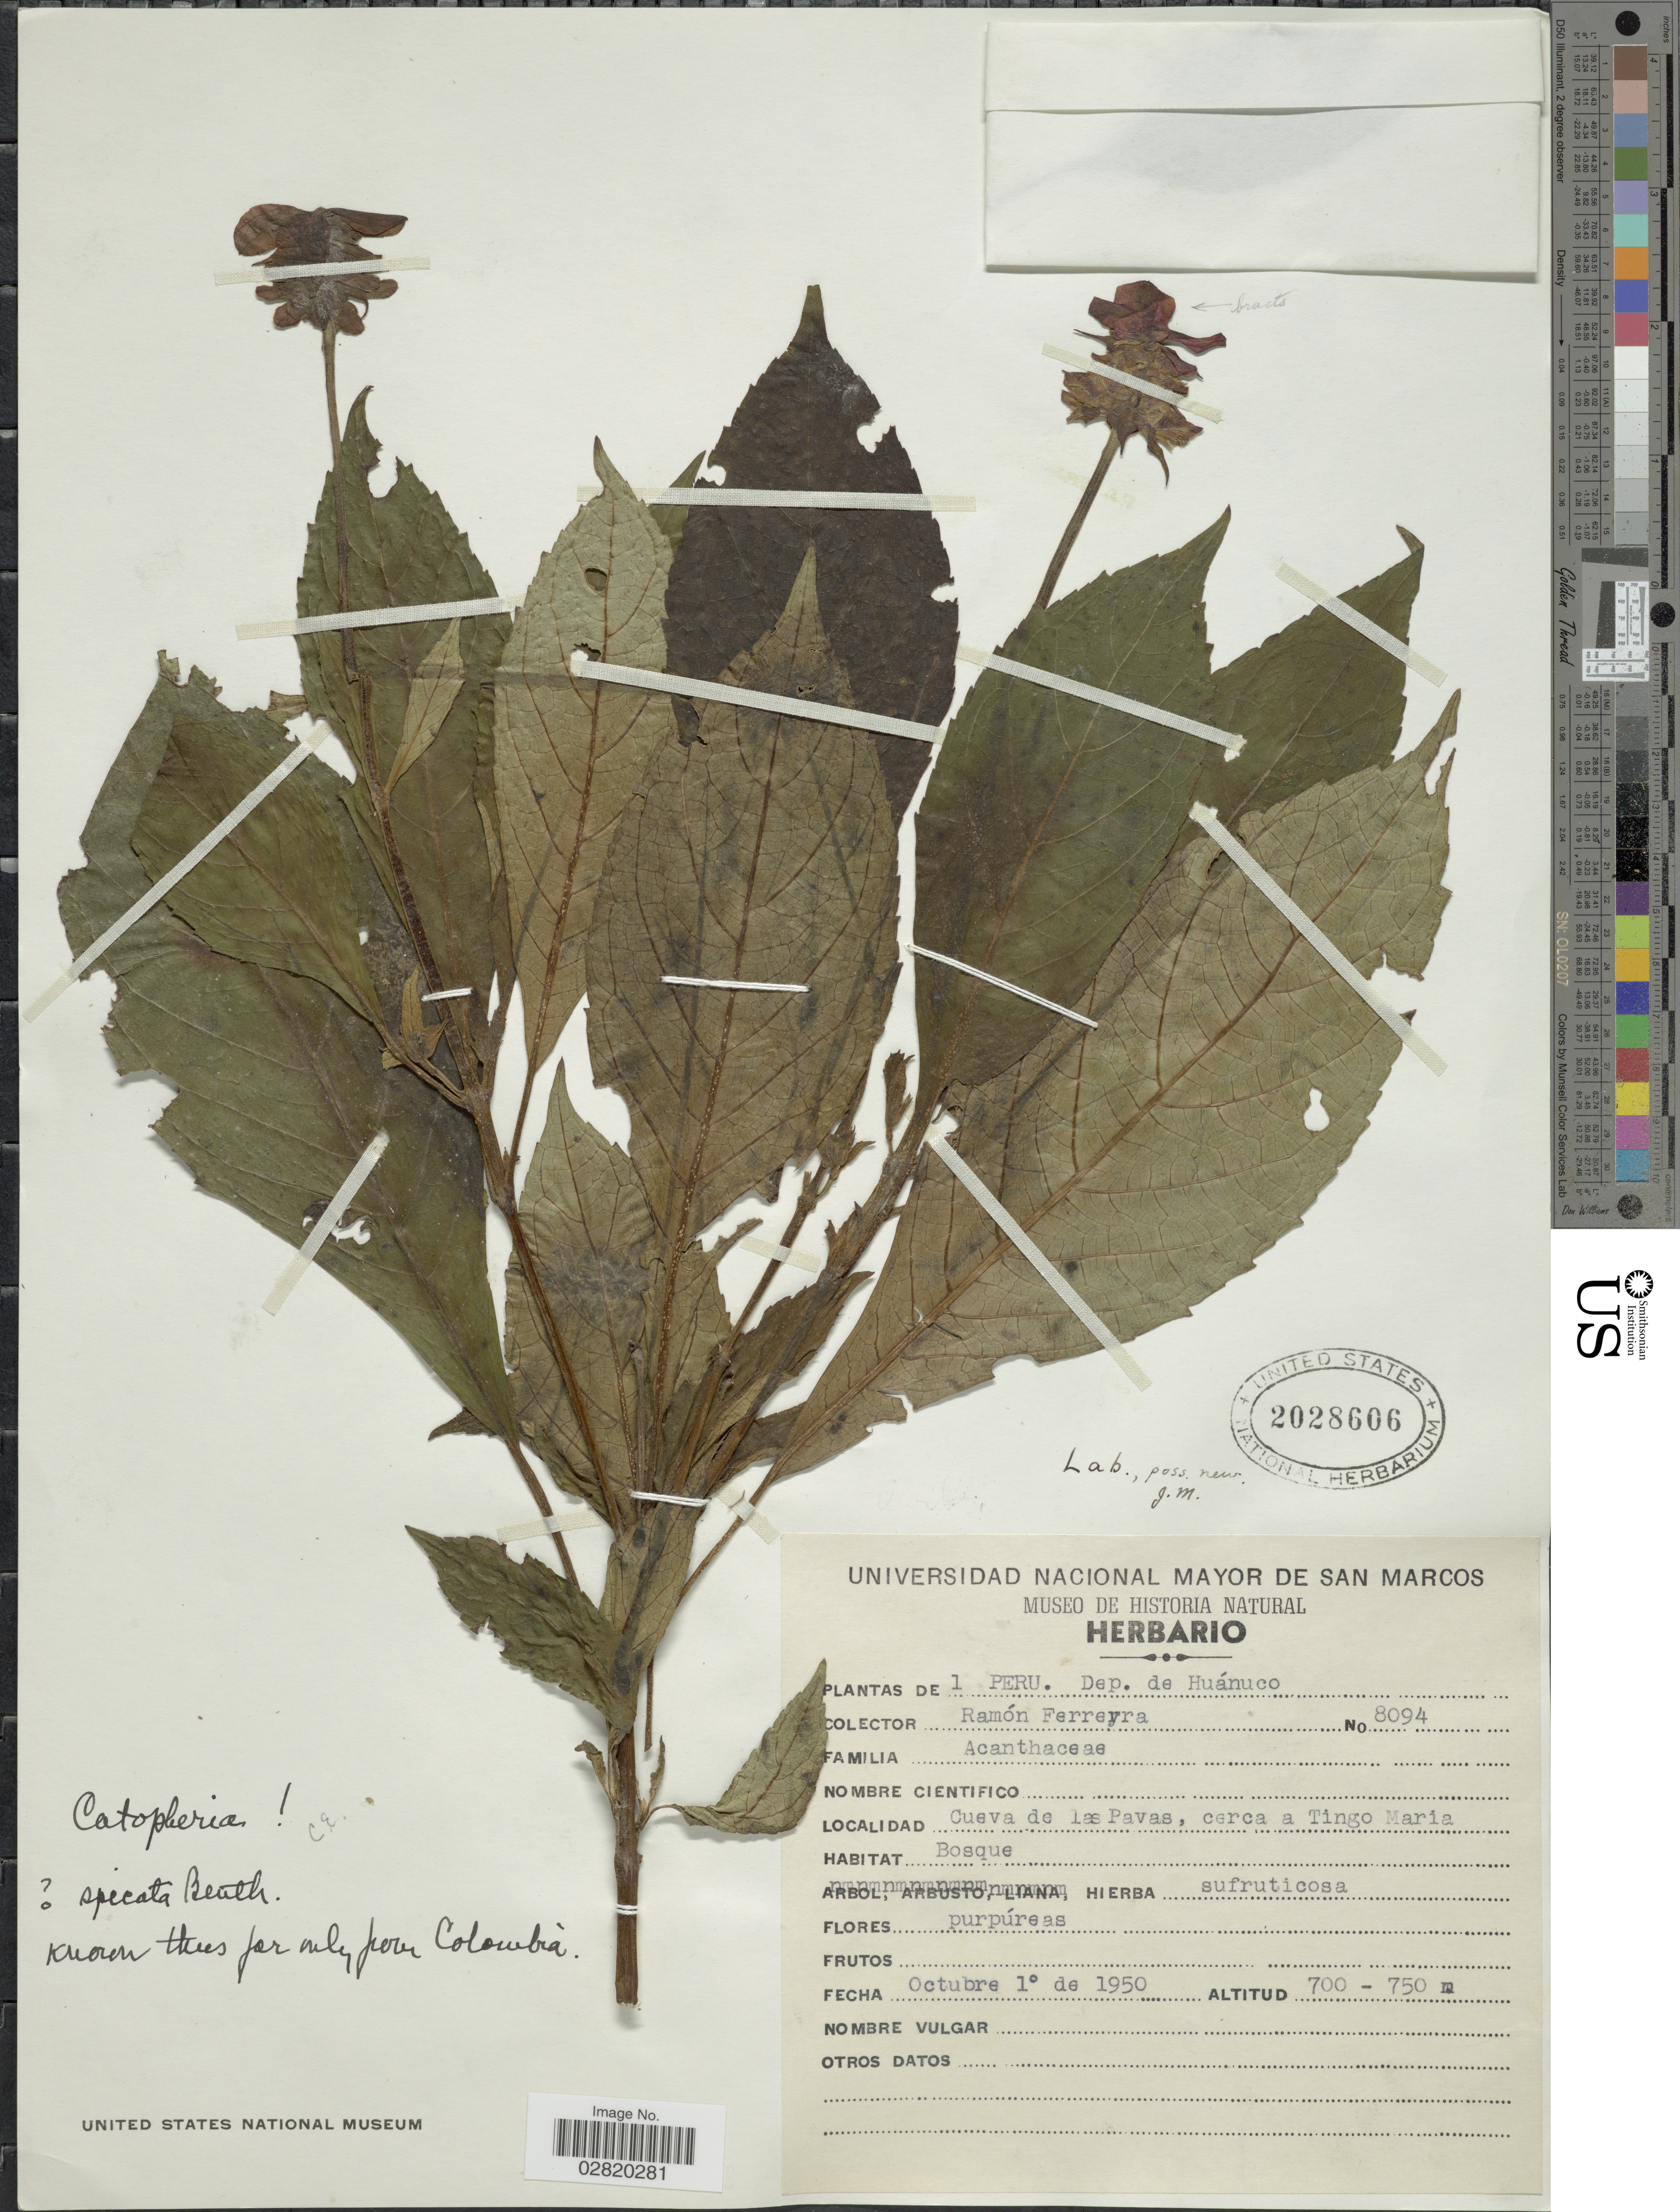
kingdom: Plantae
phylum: Tracheophyta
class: Magnoliopsida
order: Lamiales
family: Lamiaceae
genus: Catoferia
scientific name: Catoferia spicata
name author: (Benth.) Benth.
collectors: R. A. Ferreyra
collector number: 8094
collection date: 1950-10-01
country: Peru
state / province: Huánuco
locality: Dep. de Huánuco. Cueva de las Pavas, cerca a Tingo Maria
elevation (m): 700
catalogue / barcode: US 2028606